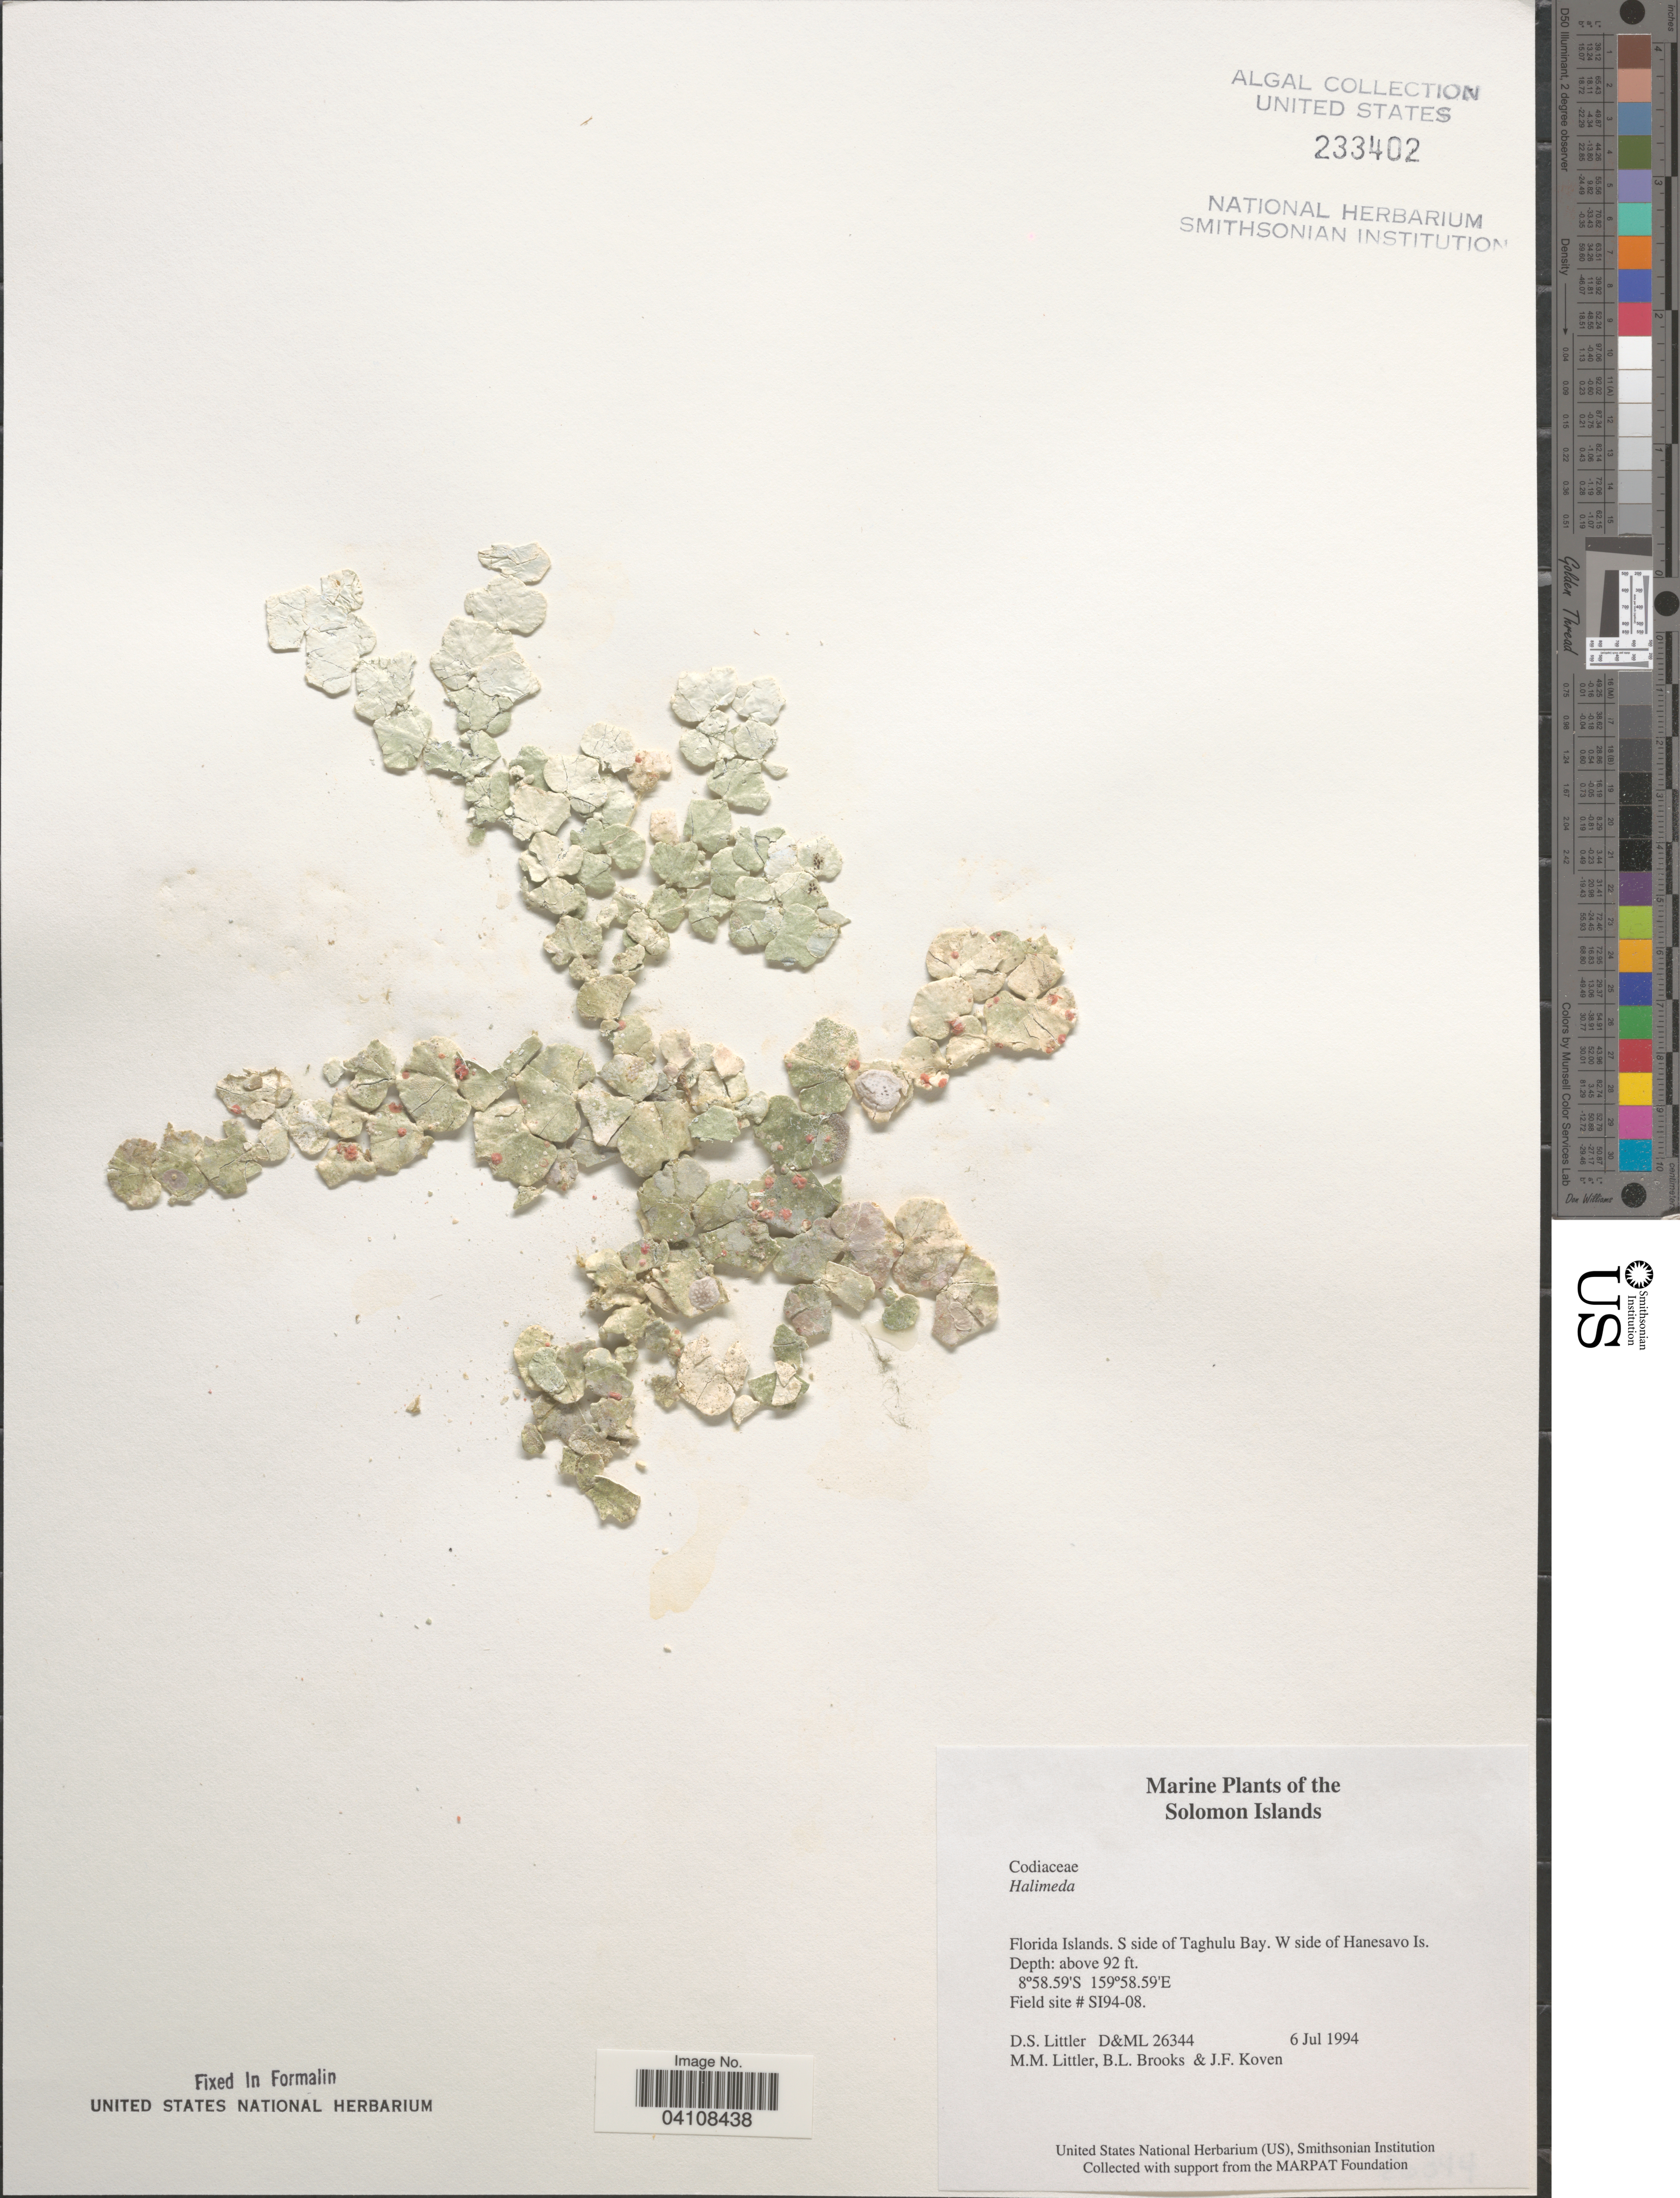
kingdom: Plantae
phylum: Chlorophyta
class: Ulvophyceae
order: Bryopsidales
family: Halimedaceae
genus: Halimeda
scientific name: Halimeda sp.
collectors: D. S. Littler, B. Brooks & J. Koven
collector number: D&ML26344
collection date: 1994-07-06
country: Solomon Islands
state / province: Solomon Islands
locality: Florida Islands. S side of Taghulu Bay. W side of Hanesavo Is. Field site # SI94-08.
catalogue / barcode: US 233402